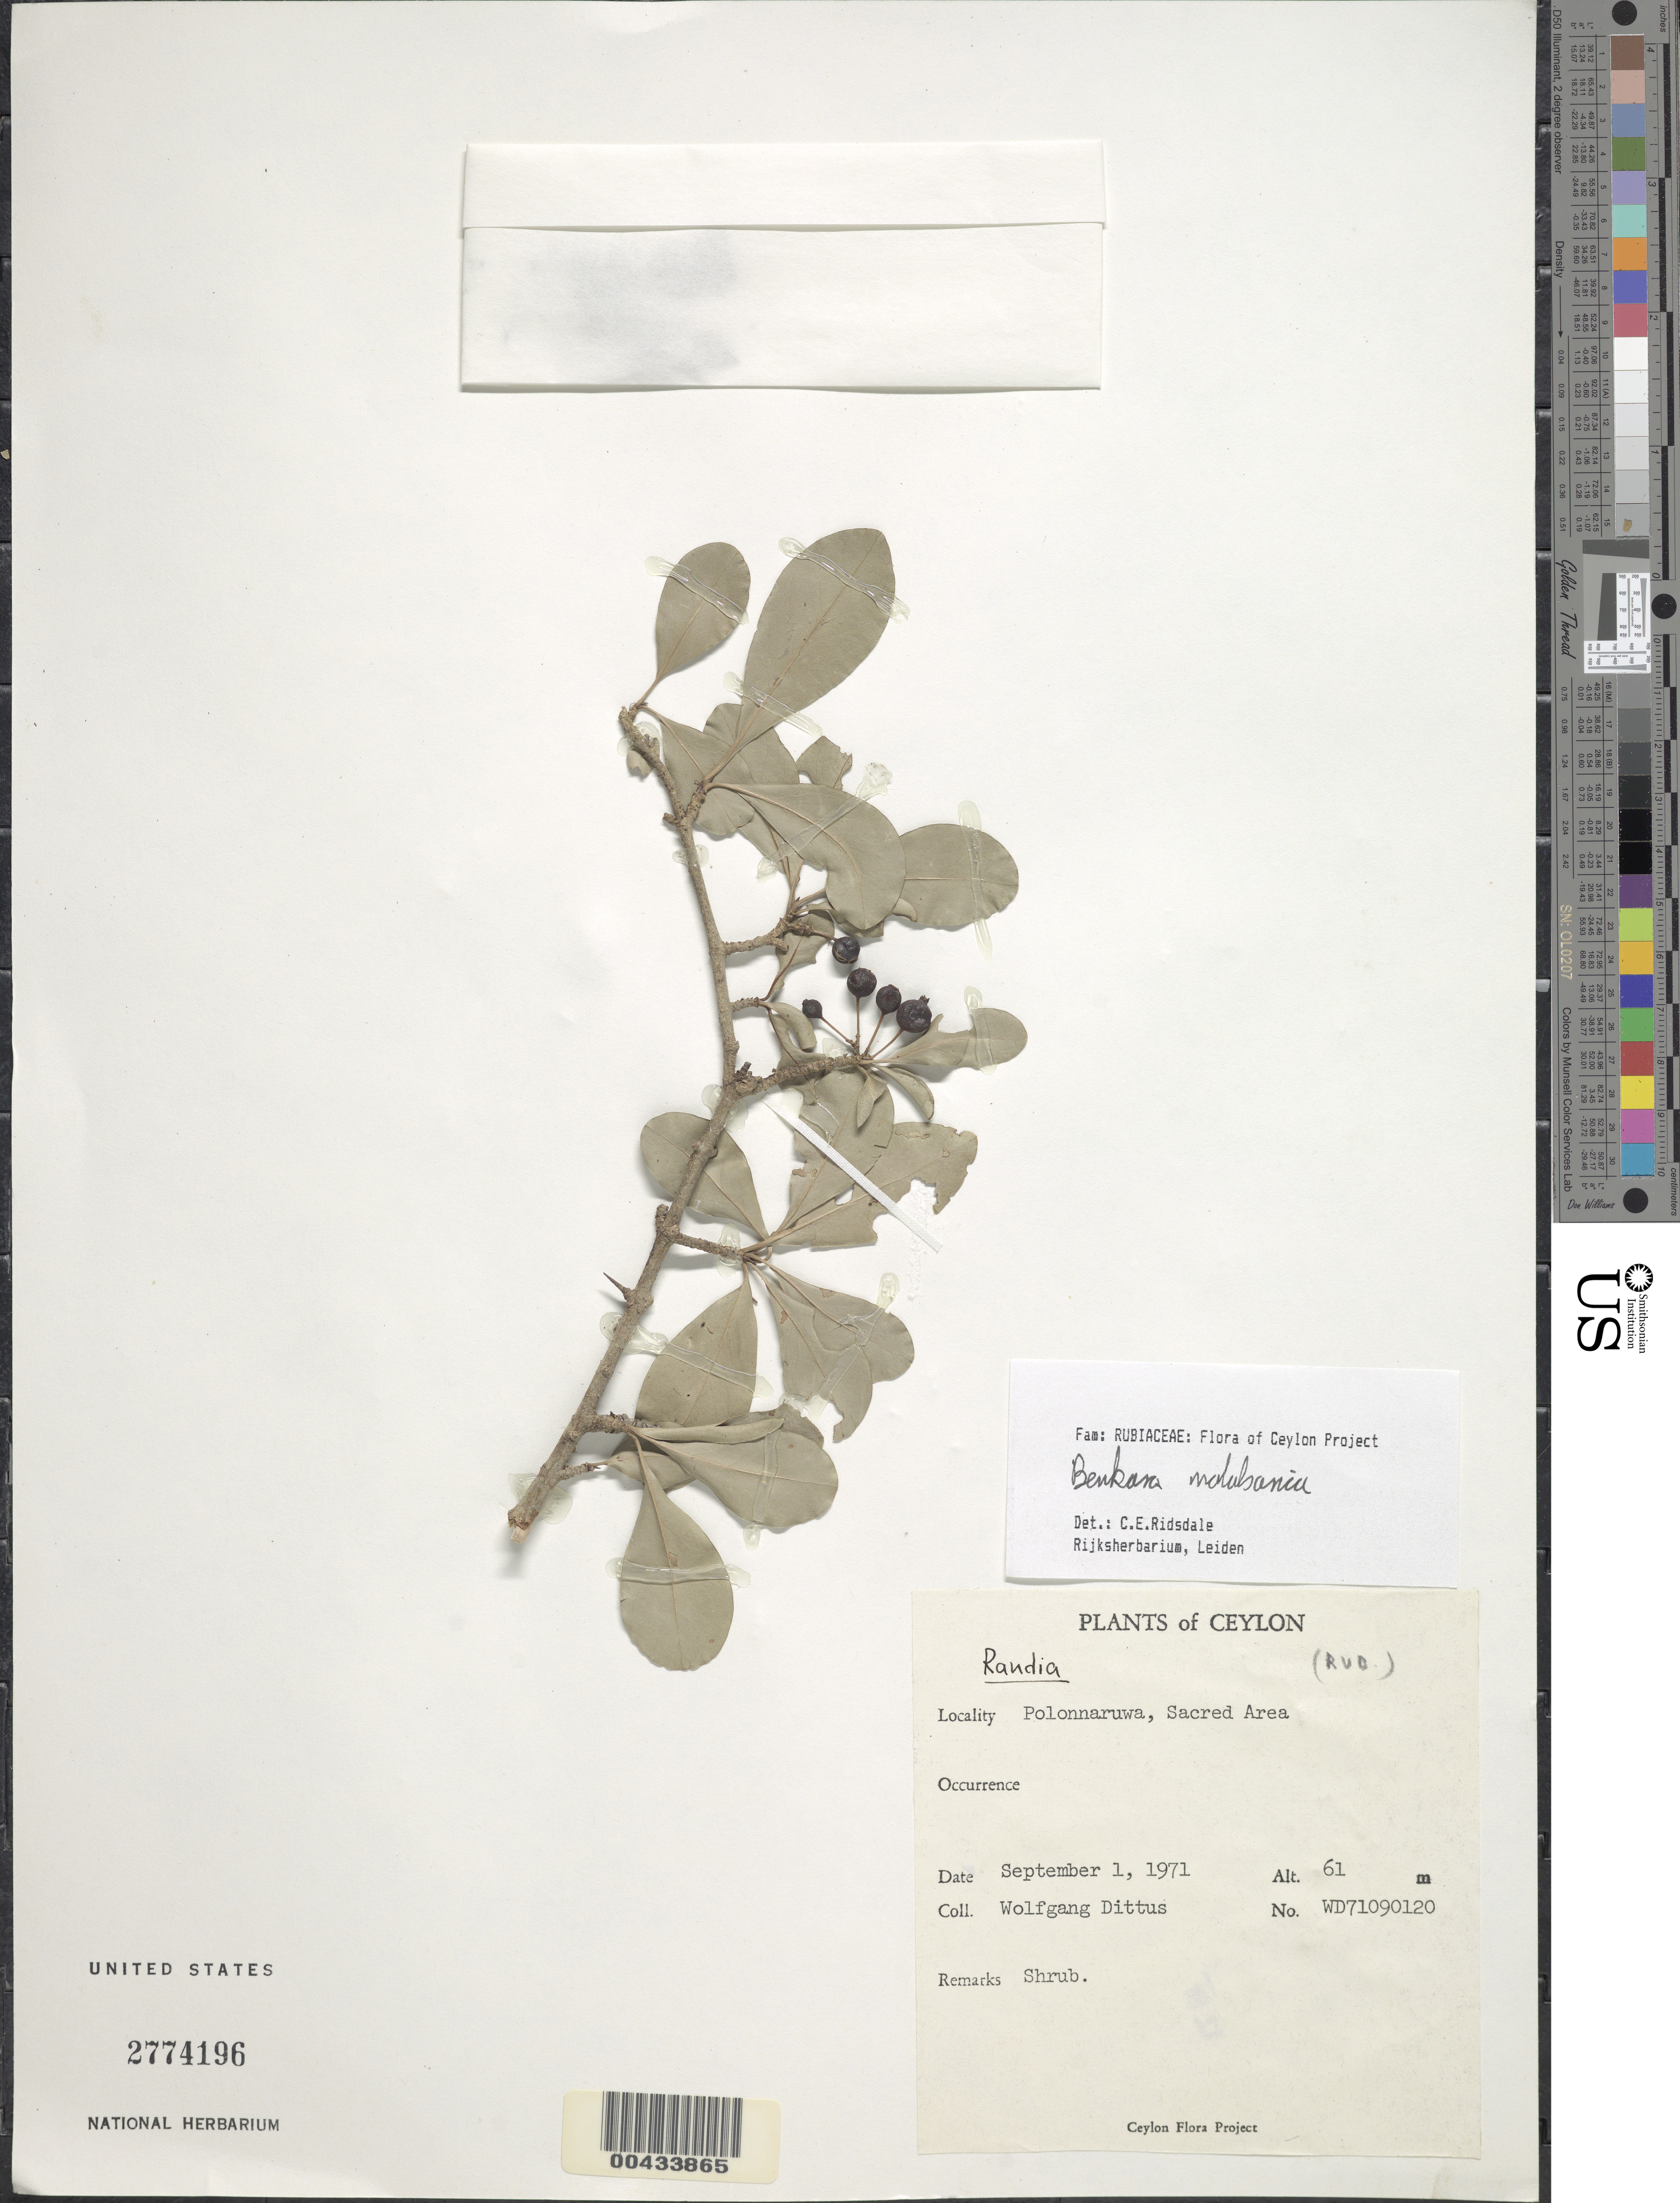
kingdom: Plantae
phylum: Tracheophyta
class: Magnoliopsida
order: Gentianales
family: Rubiaceae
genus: Benkara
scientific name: Benkara malabarica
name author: (Lam.) Tirveng.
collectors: W. Dittus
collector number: WD71090120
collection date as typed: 01 Sep 1971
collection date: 1971-09-01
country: Sri Lanka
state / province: North Central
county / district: Polonnaruwa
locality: Polonnaruwa Sacred Area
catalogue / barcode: US 2774196